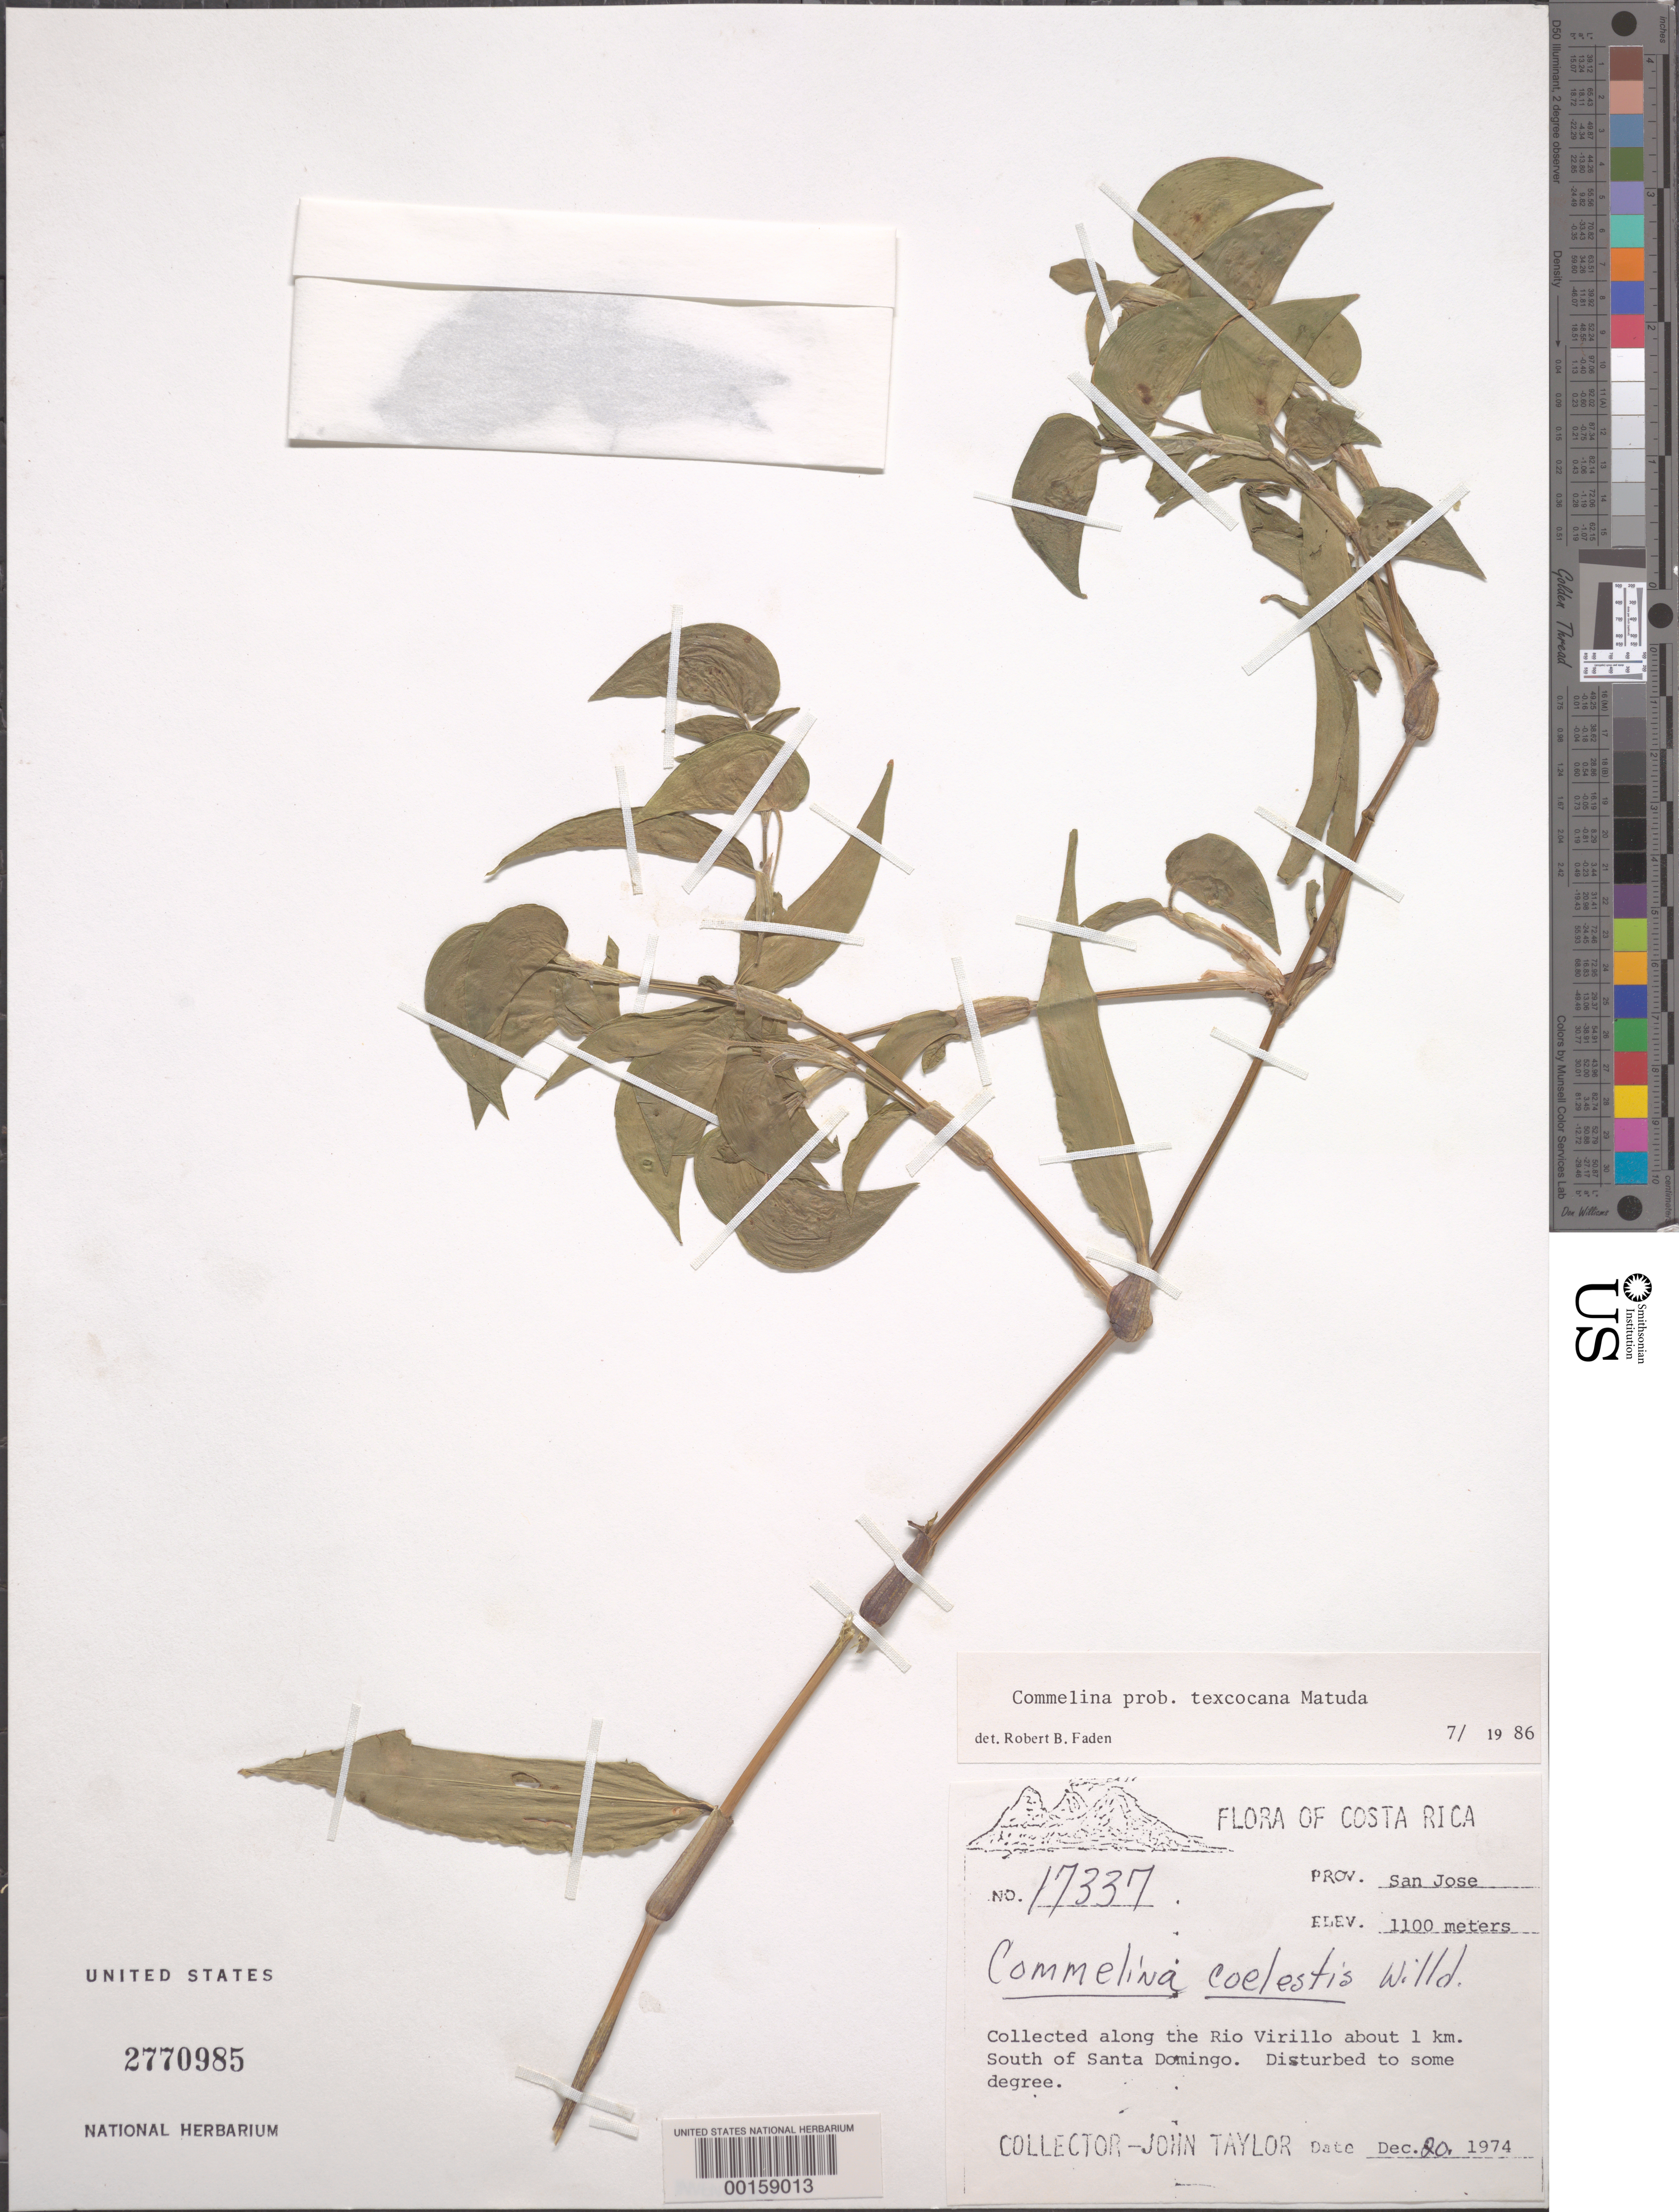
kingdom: Plantae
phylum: Tracheophyta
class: Liliopsida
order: Commelinales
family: Commelinaceae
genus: Commelina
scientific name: Commelina texcocana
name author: Matuda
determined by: Faden, Robert B., (US), Smithsonian Institution - National Museum of Natural History (UNITED STATES)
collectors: J. Taylor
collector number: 17337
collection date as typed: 20 Dec 1974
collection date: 1974-12-20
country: Costa Rica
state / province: San José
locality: Rio virillo, s of santa domingo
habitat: Disturbed riverbank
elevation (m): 1100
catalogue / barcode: US 2770985